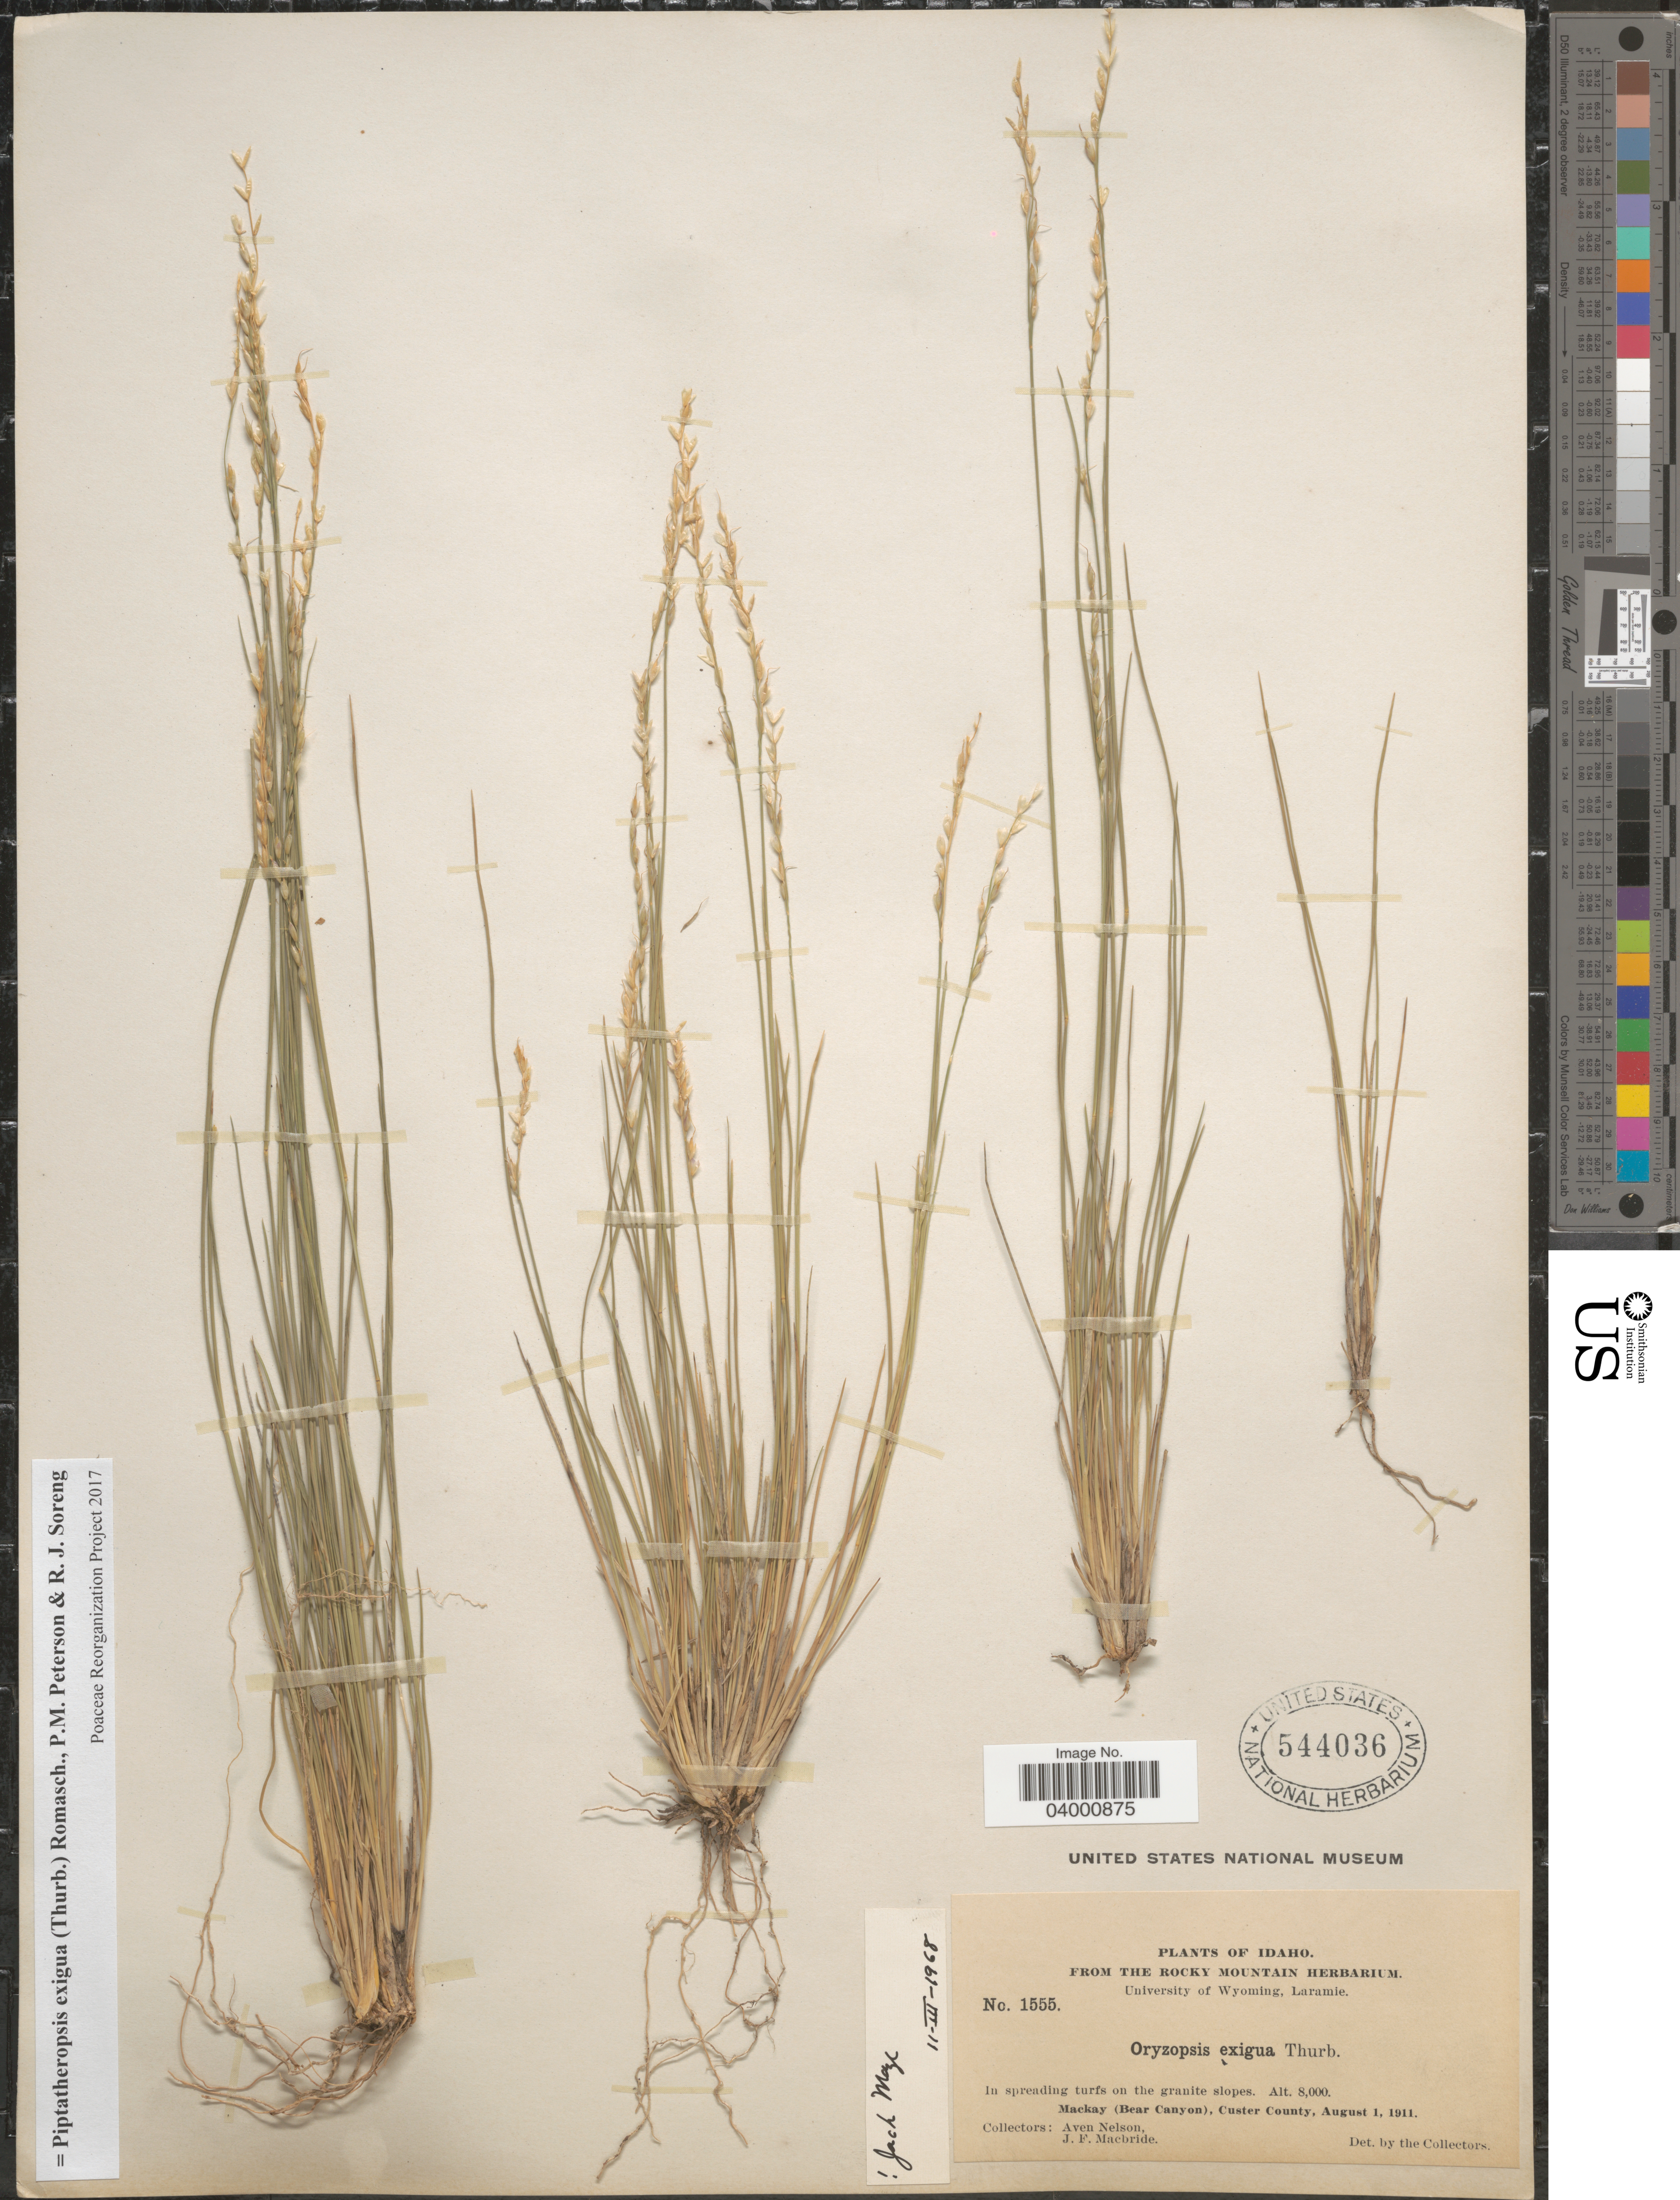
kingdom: Plantae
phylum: Tracheophyta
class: Liliopsida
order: Poales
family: Poaceae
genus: Piptatheropsis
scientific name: Piptatheropsis exigua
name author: (Thurb.) Romasch. et al.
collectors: A. Nelson & J. F. Macbride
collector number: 1555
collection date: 1911-08-01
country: United States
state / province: Idaho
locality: Mackay (Bear Canyon), Custer County.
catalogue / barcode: US 544036